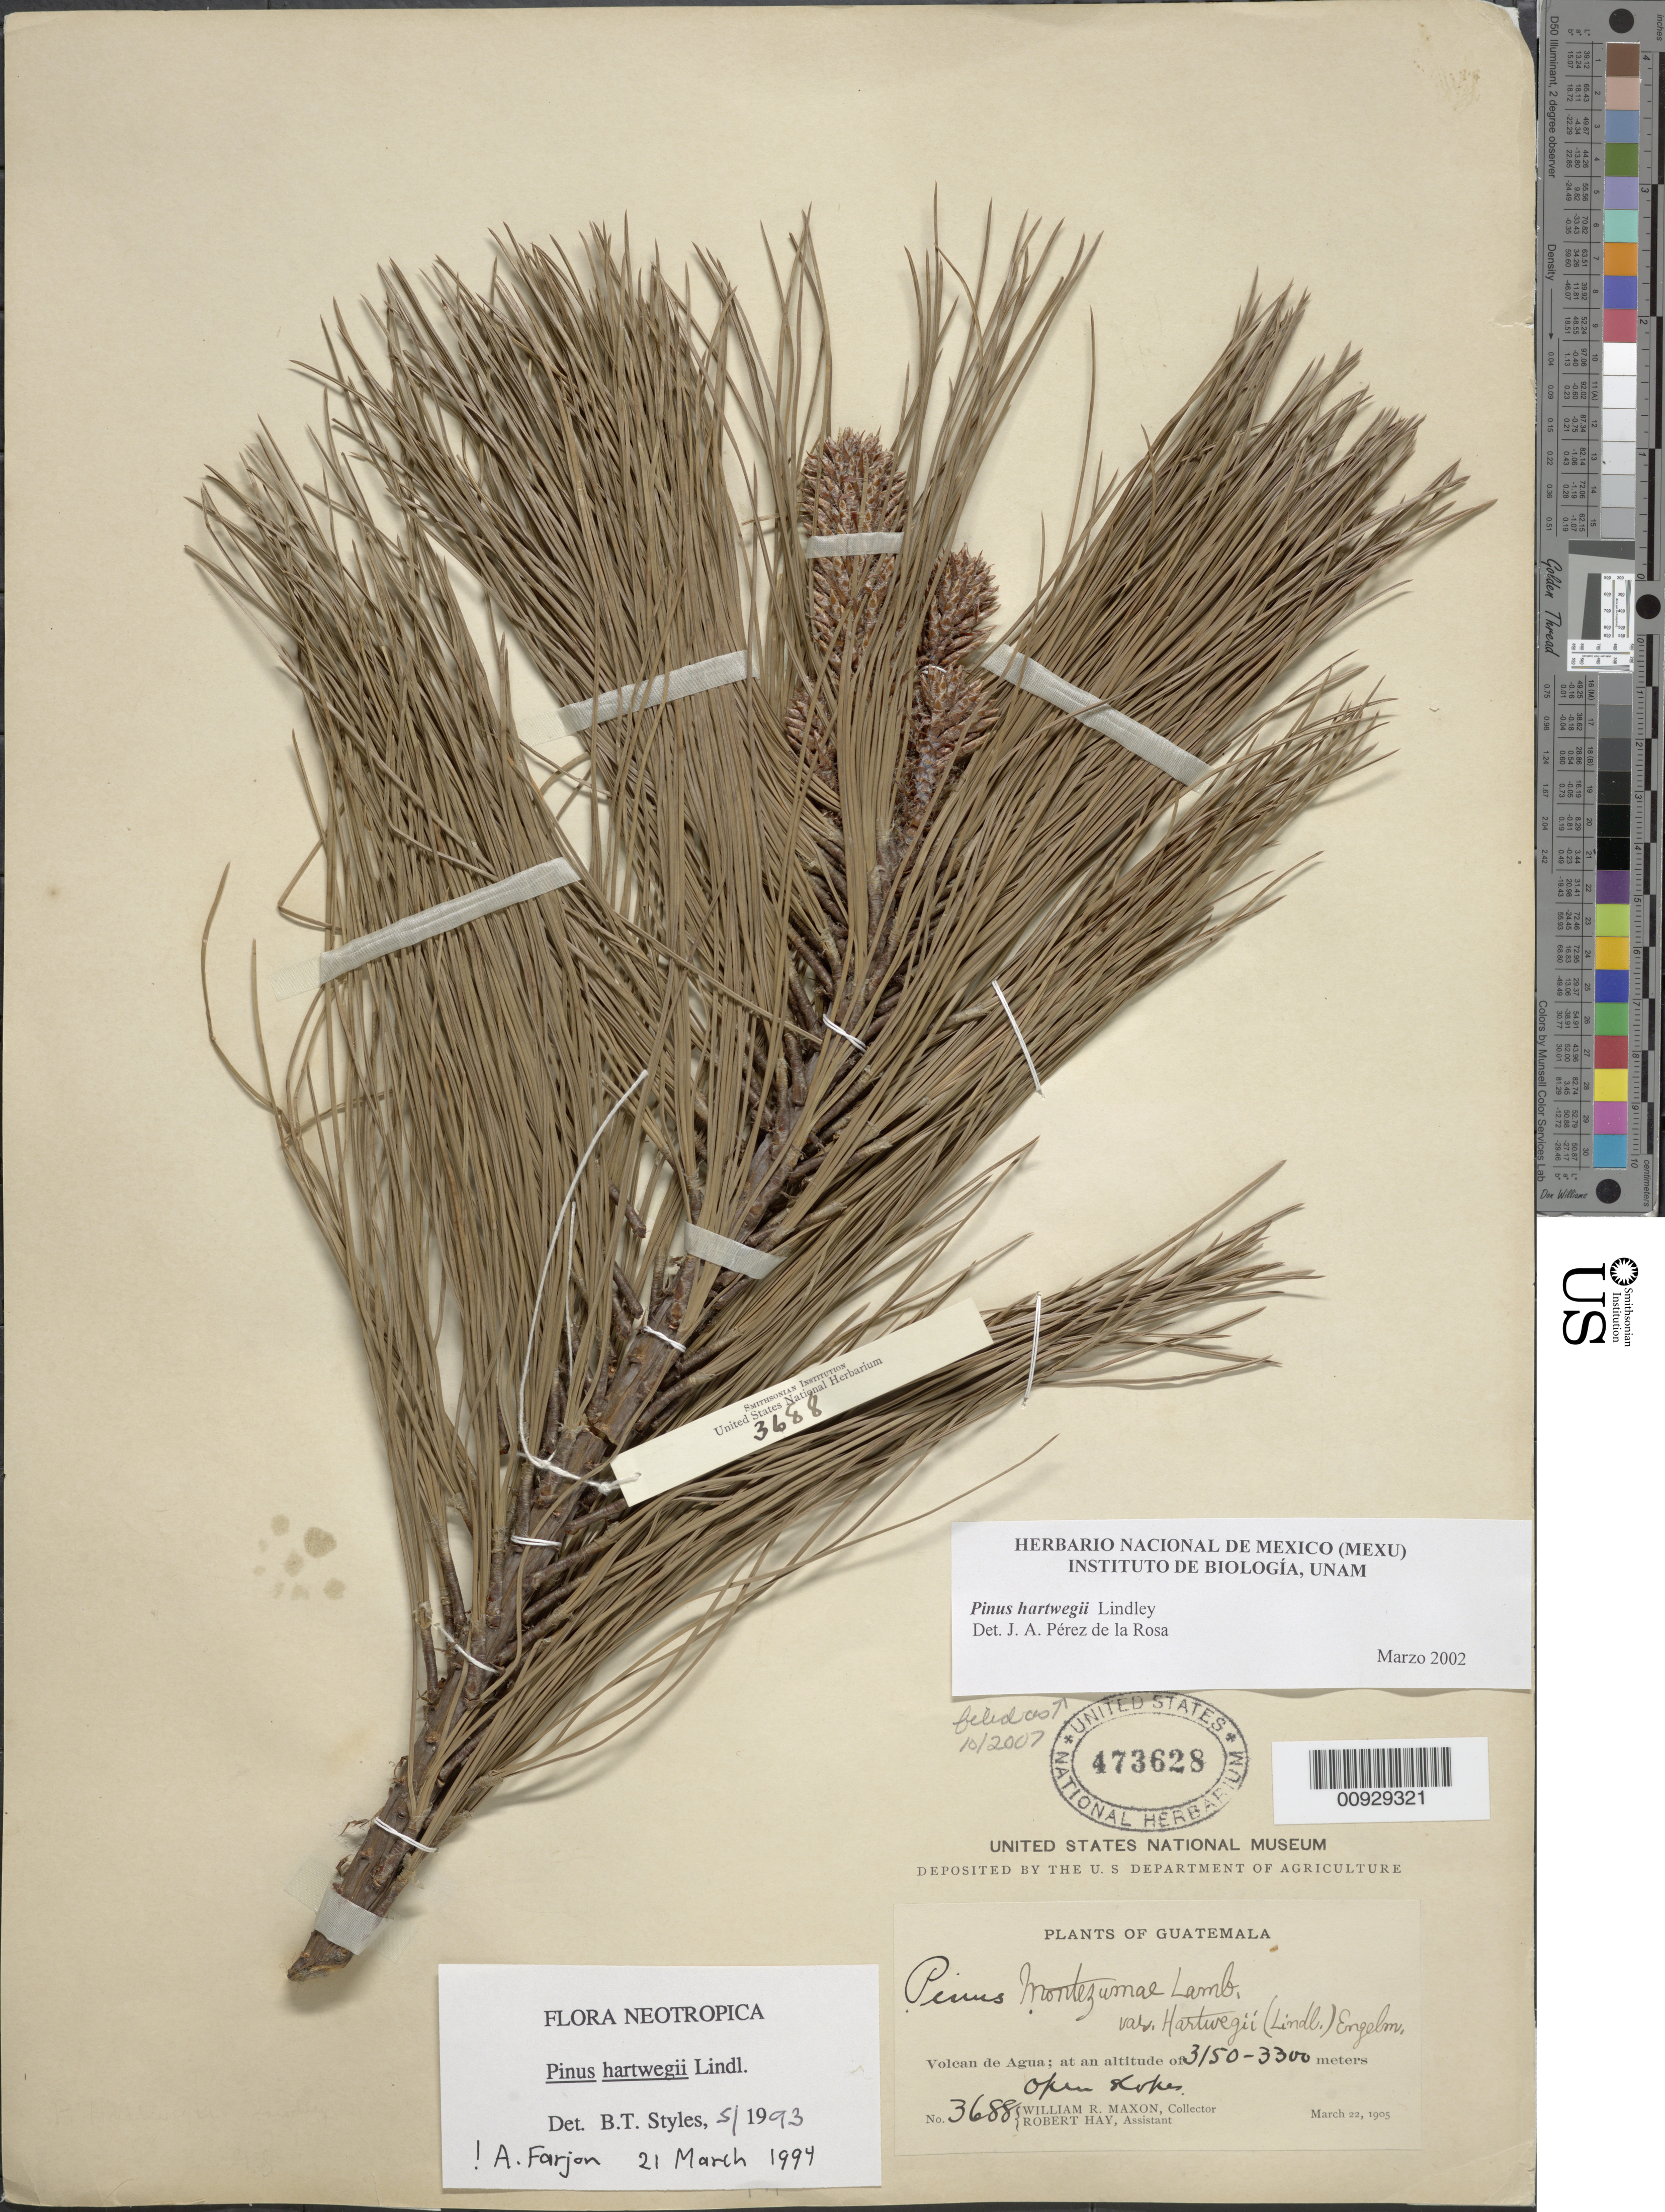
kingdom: Plantae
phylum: Tracheophyta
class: Pinopsida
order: Pinales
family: Pinaceae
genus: Pinus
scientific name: Pinus hartwegii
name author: Lindl.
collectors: W. R. Maxon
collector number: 3688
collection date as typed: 22 Mar 1905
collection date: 1905-03-22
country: Guatemala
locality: Volcán de Agua.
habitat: Open slopes.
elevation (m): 3300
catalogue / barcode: US 473628